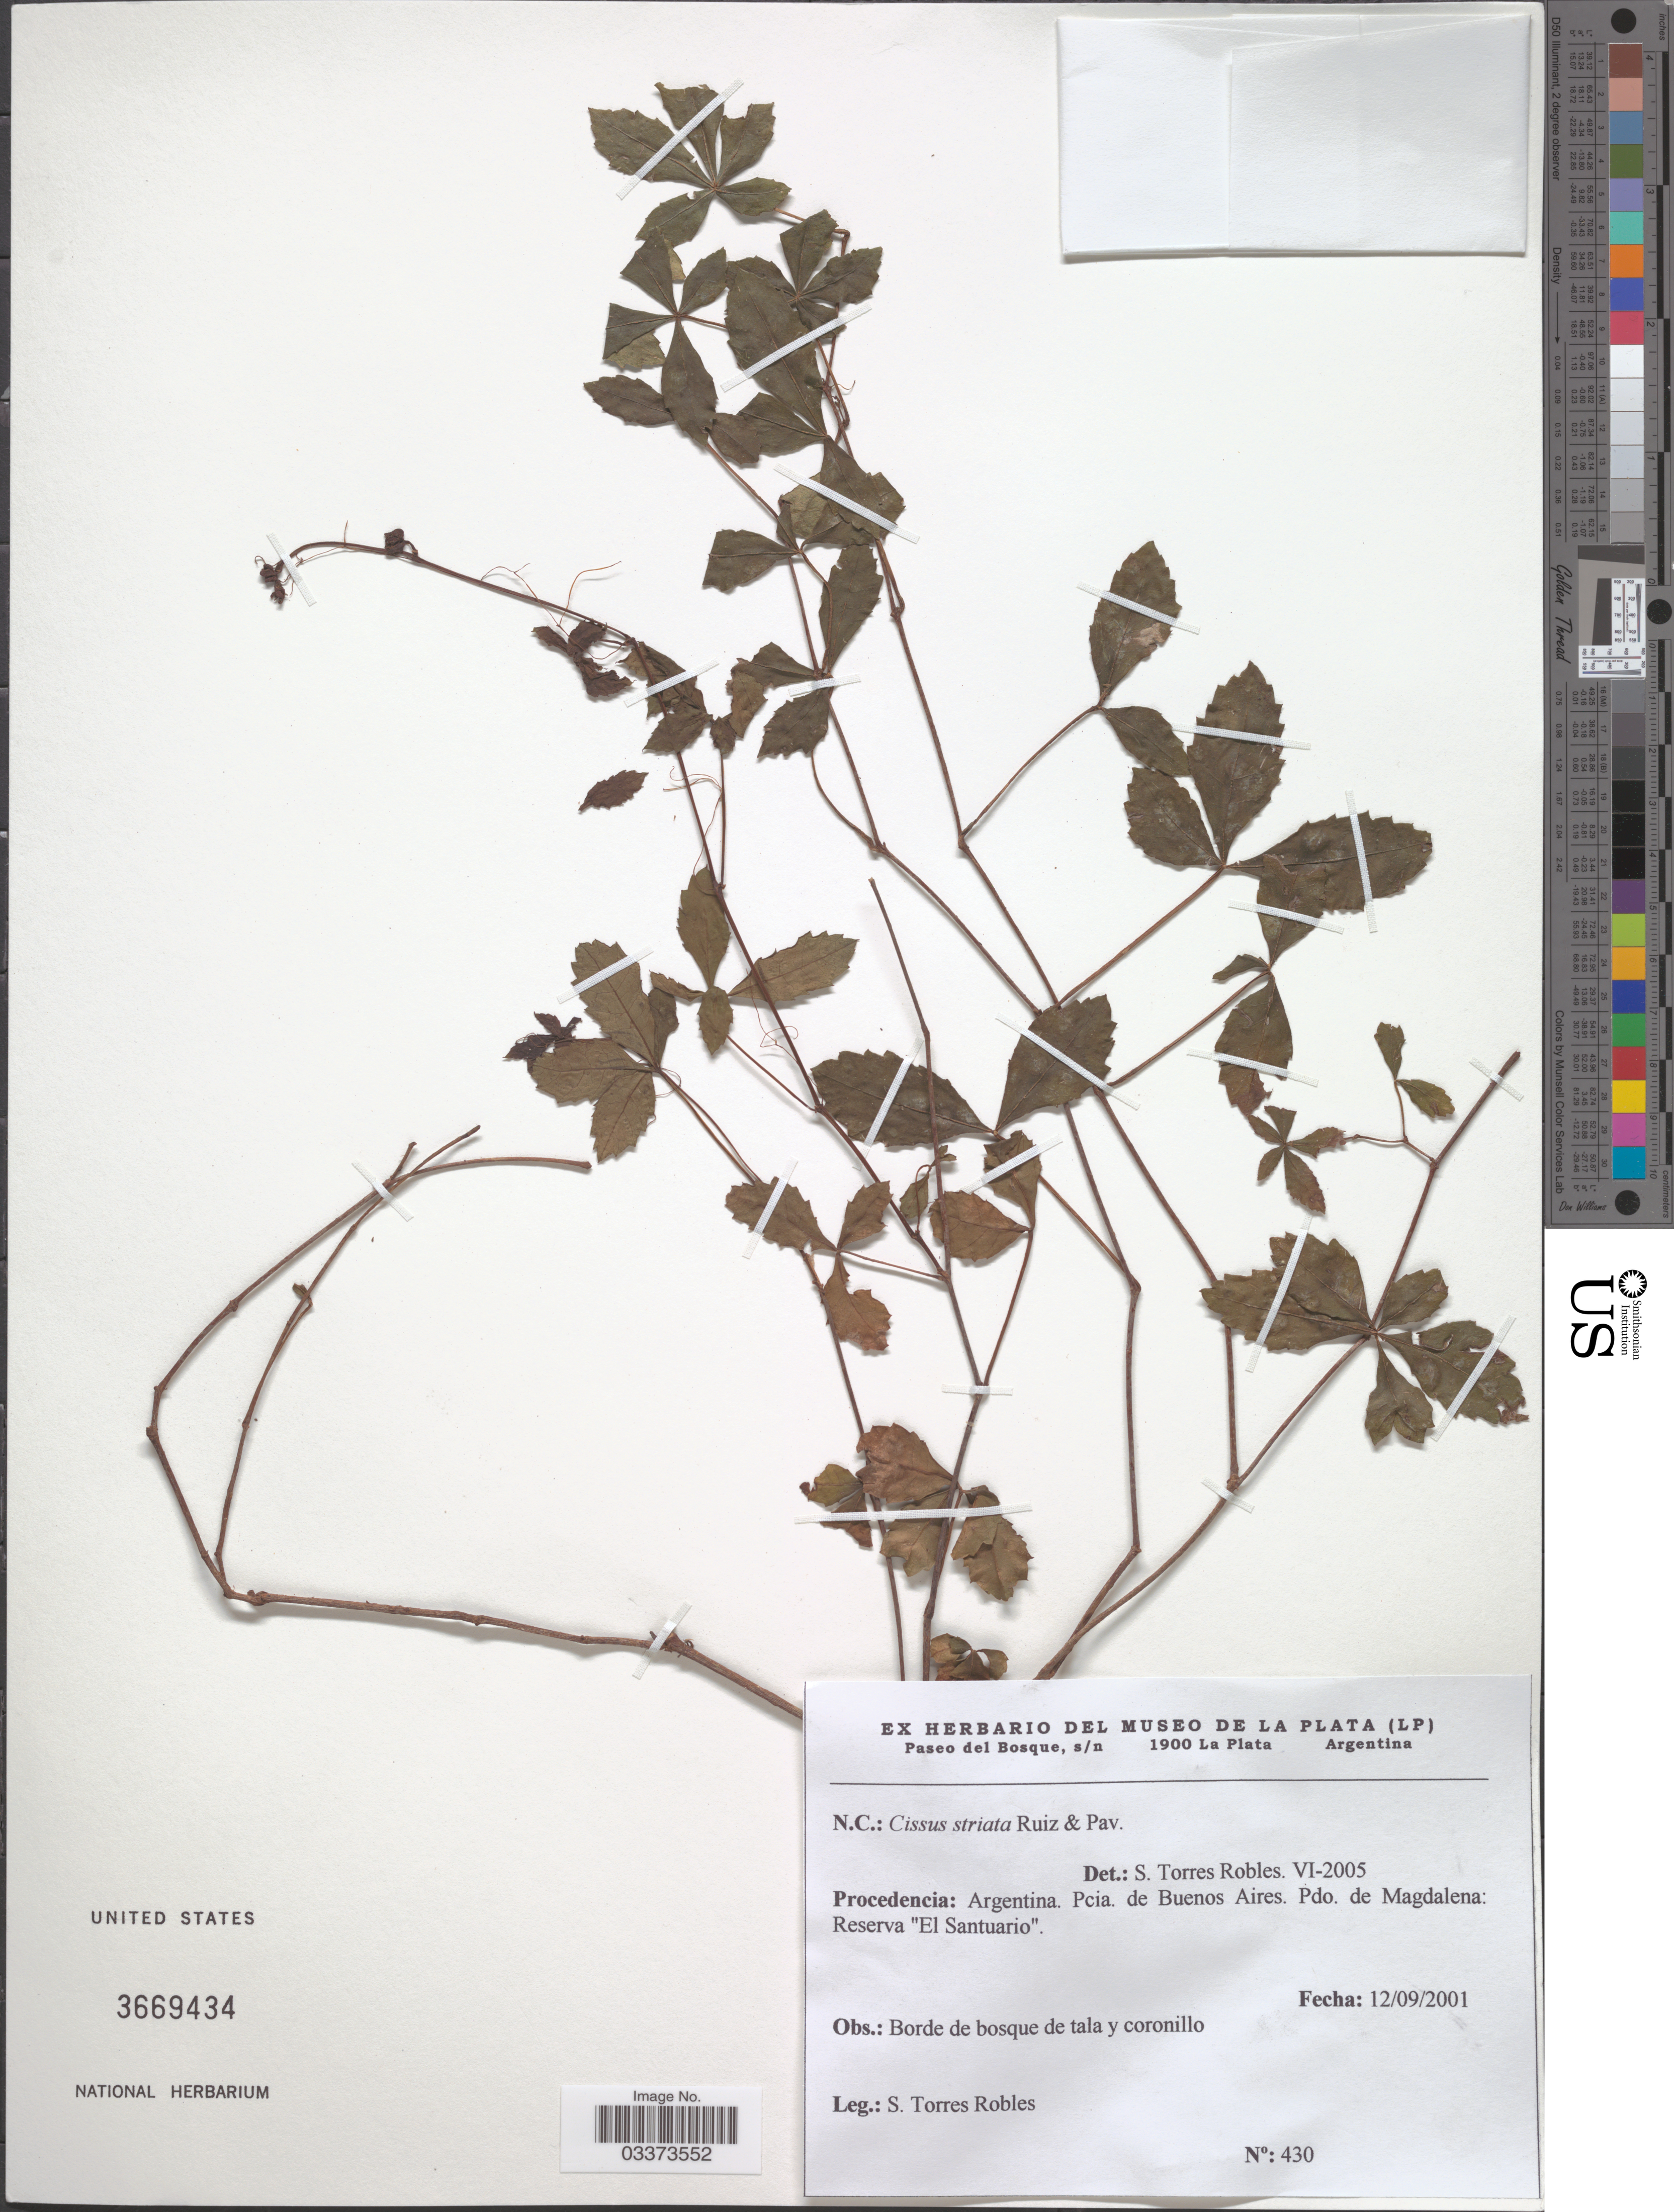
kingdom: Plantae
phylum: Tracheophyta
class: Magnoliopsida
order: Vitales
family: Vitaceae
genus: Clematicissus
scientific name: Clematicissus striata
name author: (Ruiz & Pav.) Lombardi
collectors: S. Torres Robles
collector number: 430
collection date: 2001-09-12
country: Argentina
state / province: Buenos Aires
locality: Procedencia: Argentina. Pcia. de Buenos Aires. Pdo. de Magdalena: Reserva "El Santuario".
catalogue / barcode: US 3669434